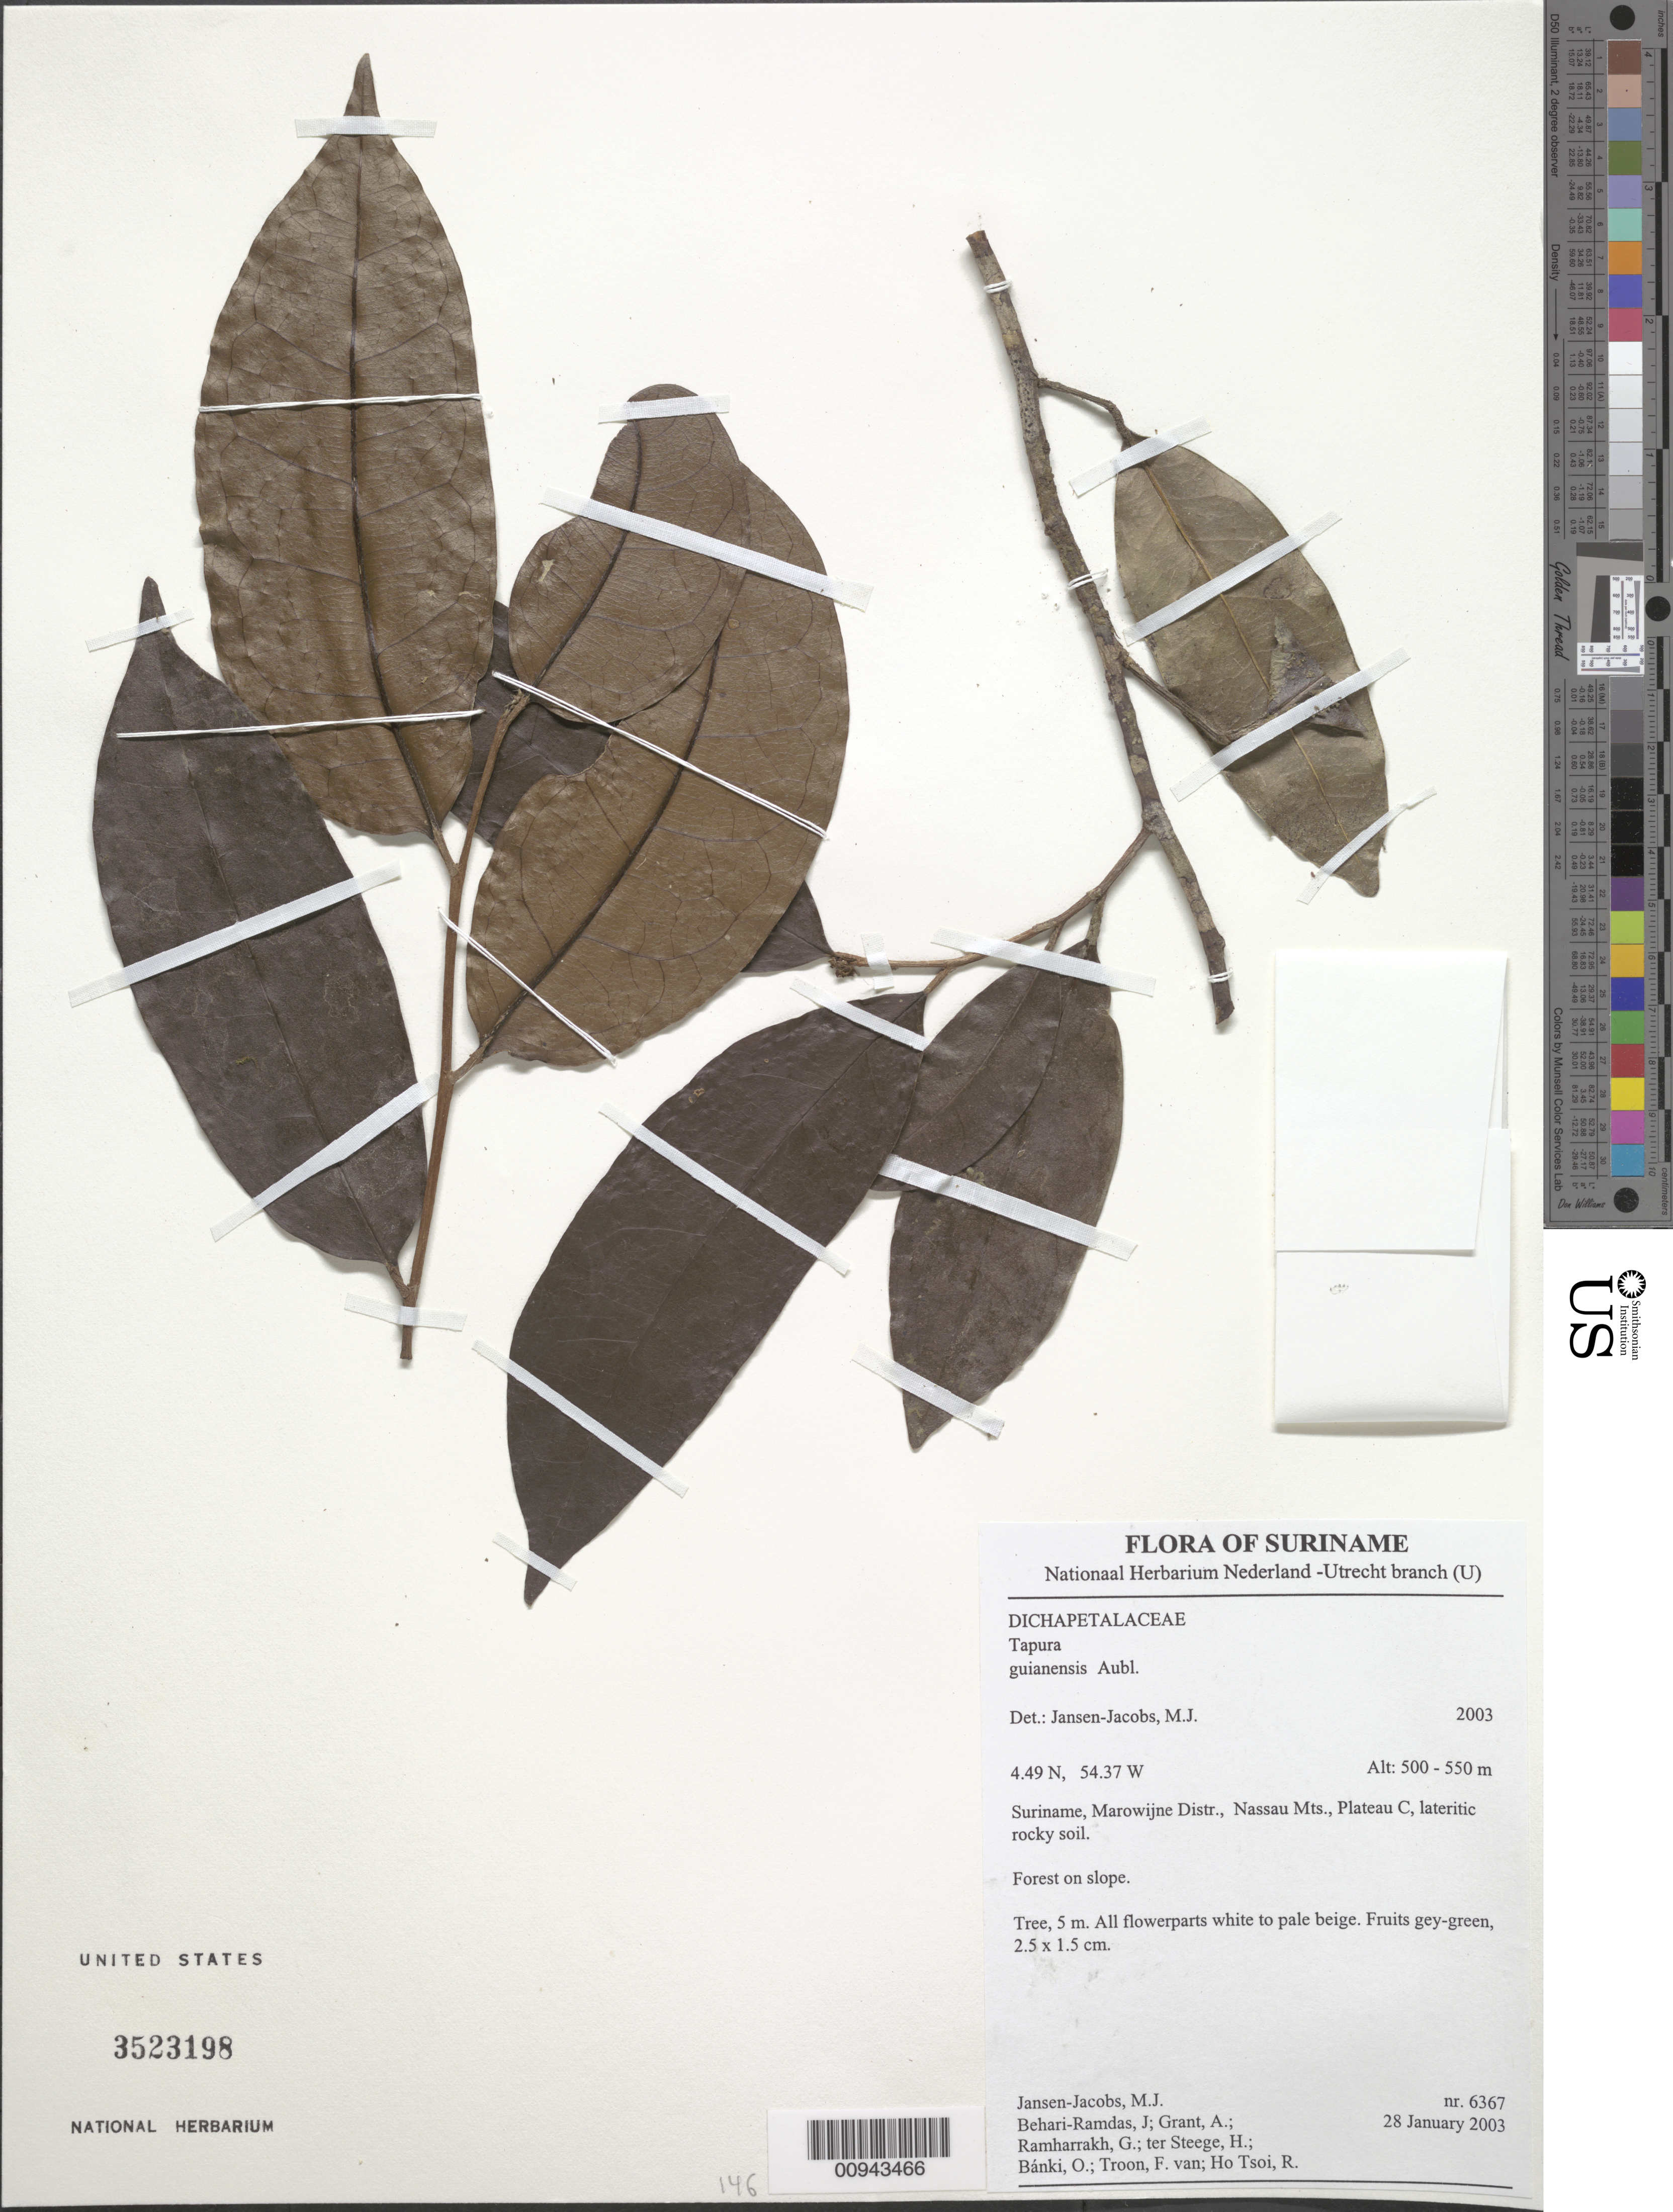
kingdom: Plantae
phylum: Tracheophyta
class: Magnoliopsida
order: Malpighiales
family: Dichapetalaceae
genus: Tapura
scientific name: Tapura guianensis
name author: Aubl.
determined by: Jansen-Jacobs, M. J., (U), Nationaal Herbarium Nederland, Utrecht University branch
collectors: M. J. Jansen-Jacobs, J. Behari-Ramdas, A. Grant, G. Ramharrakh, H. ter Steege, O. Bánki, F. Van Troon & R. Ho Tsoi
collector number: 6367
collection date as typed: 28-Jan-03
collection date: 2003-01-28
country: Suriname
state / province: Marowijne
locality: Nassau Mts., Plateau C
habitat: Lateritic rocky soil. Forest on slope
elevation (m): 500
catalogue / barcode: US 3523198